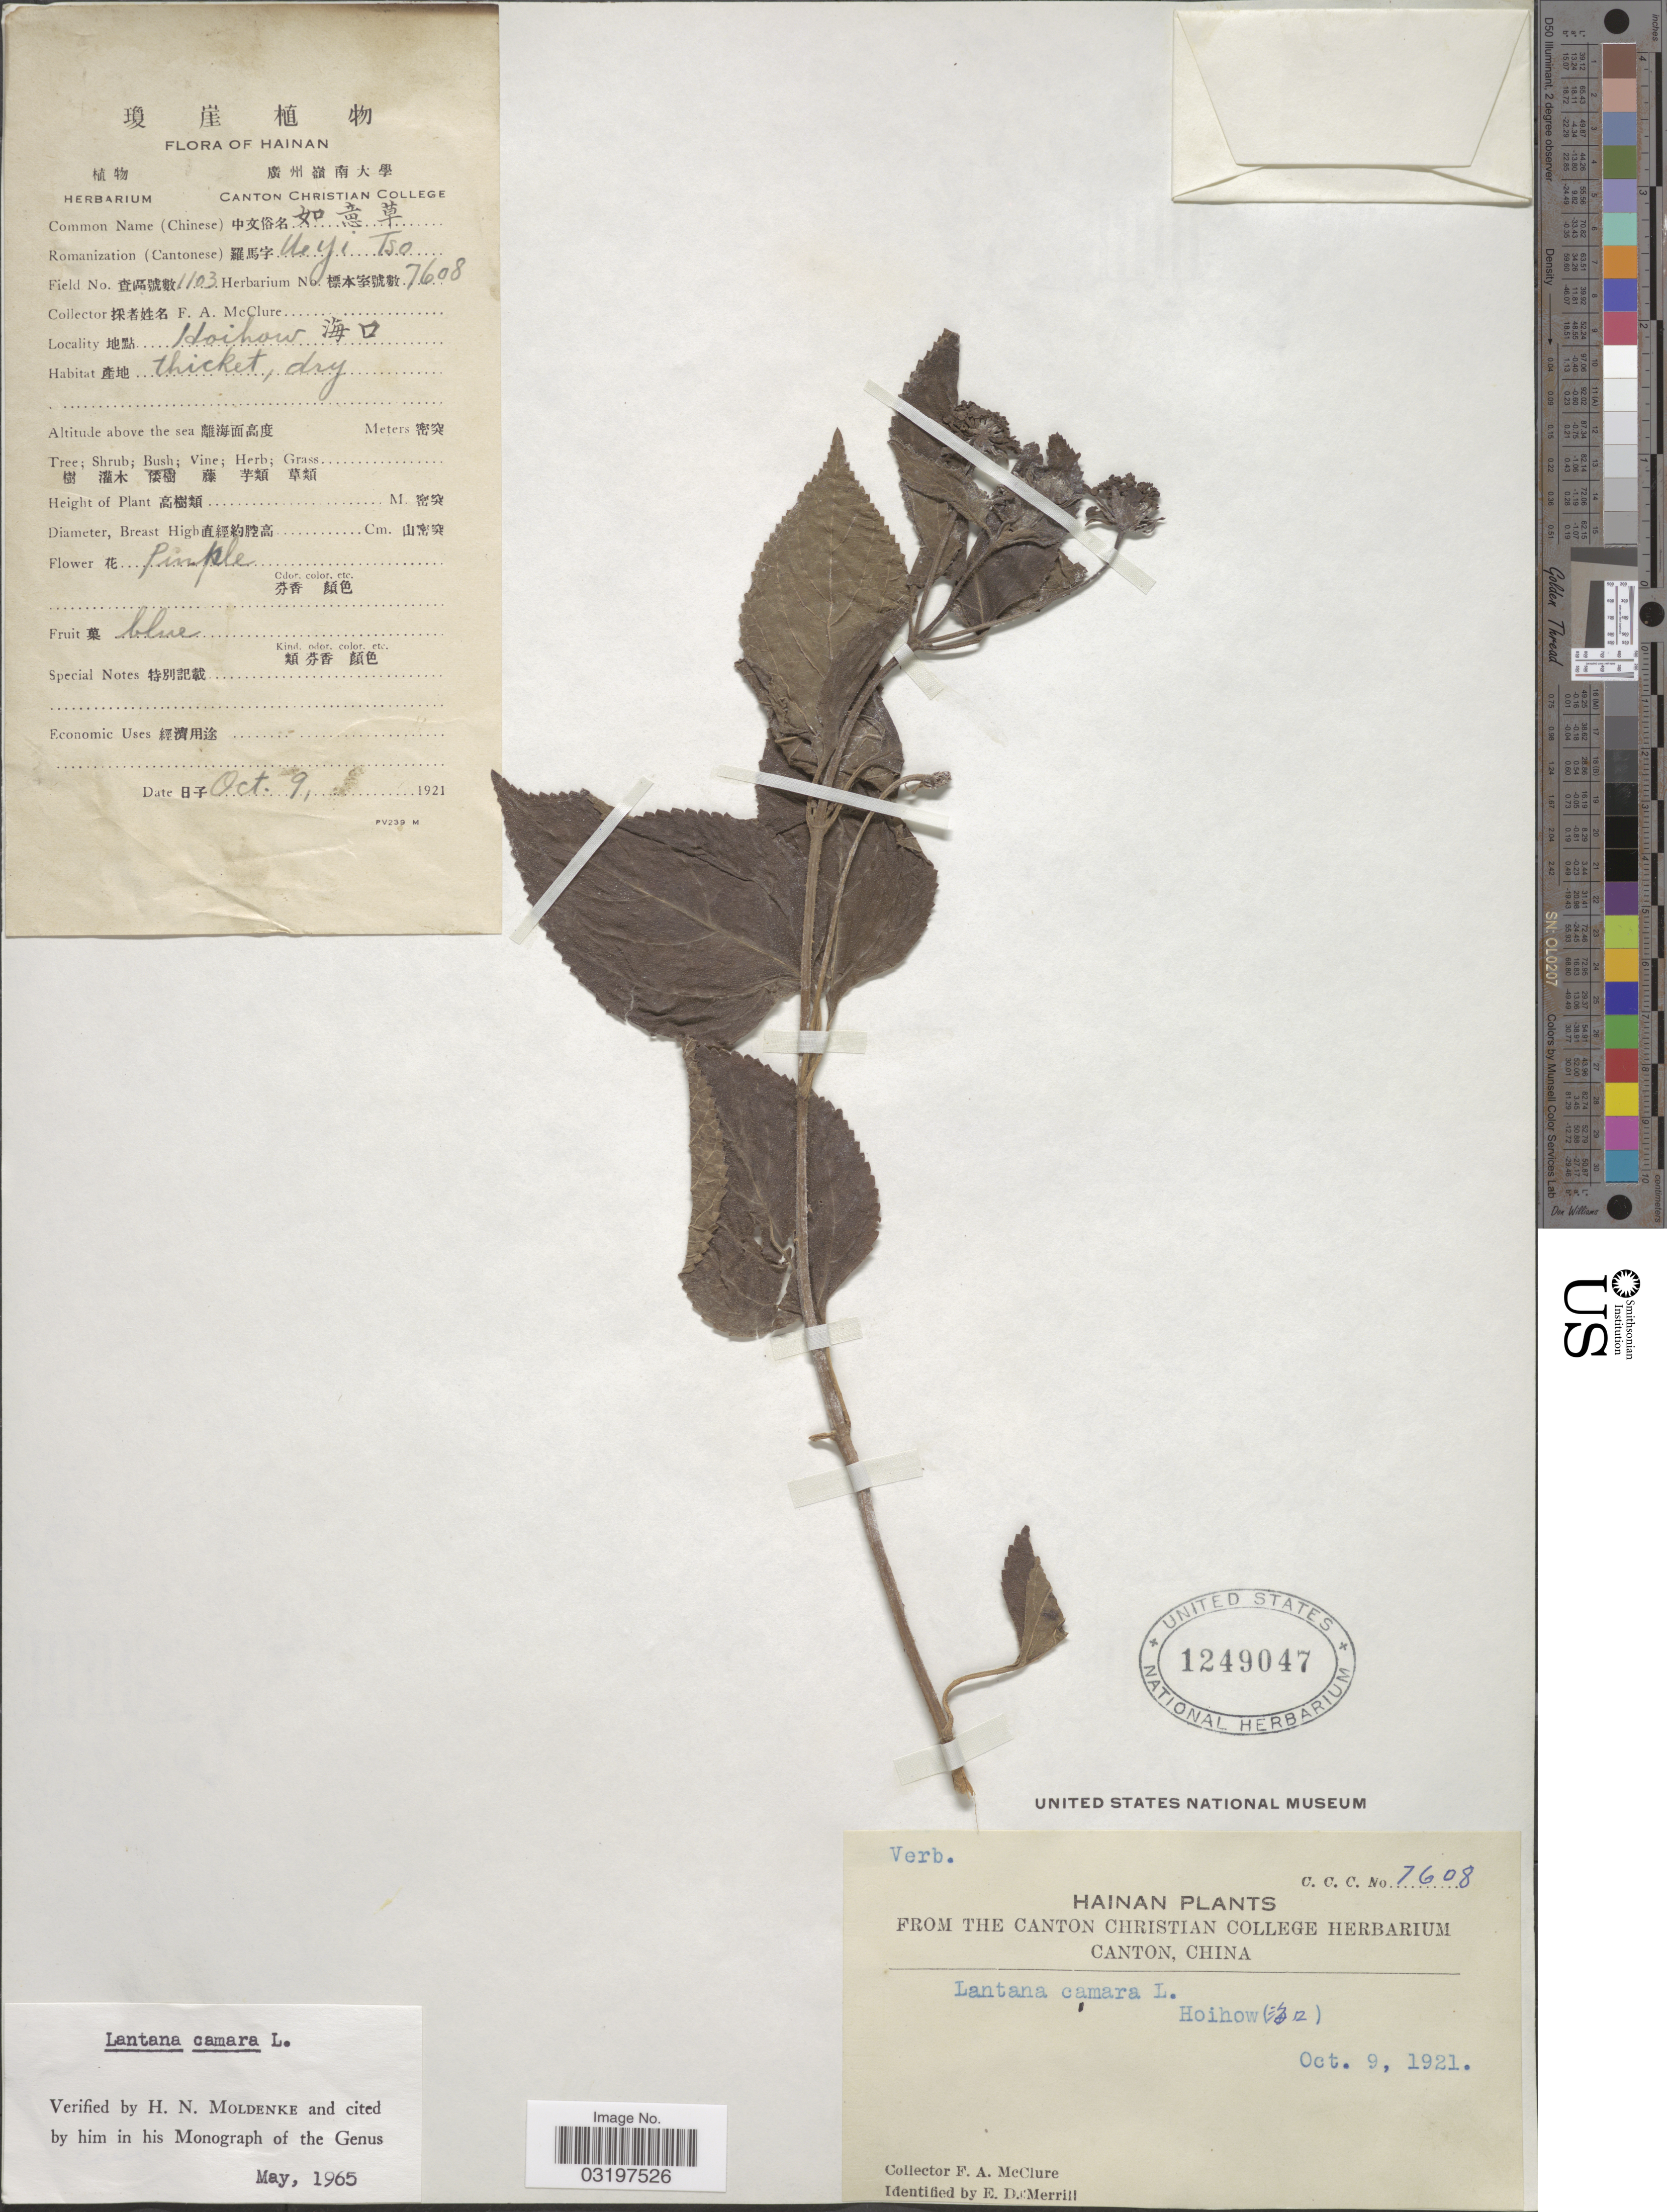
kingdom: Plantae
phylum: Tracheophyta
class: Magnoliopsida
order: Lamiales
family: Verbenaceae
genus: Lantana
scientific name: Lantana camara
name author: L.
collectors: F. A. McClure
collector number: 7608/ 1103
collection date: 1921-10-09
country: China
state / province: Hainan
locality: Hoihow X.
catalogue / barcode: US 1249047